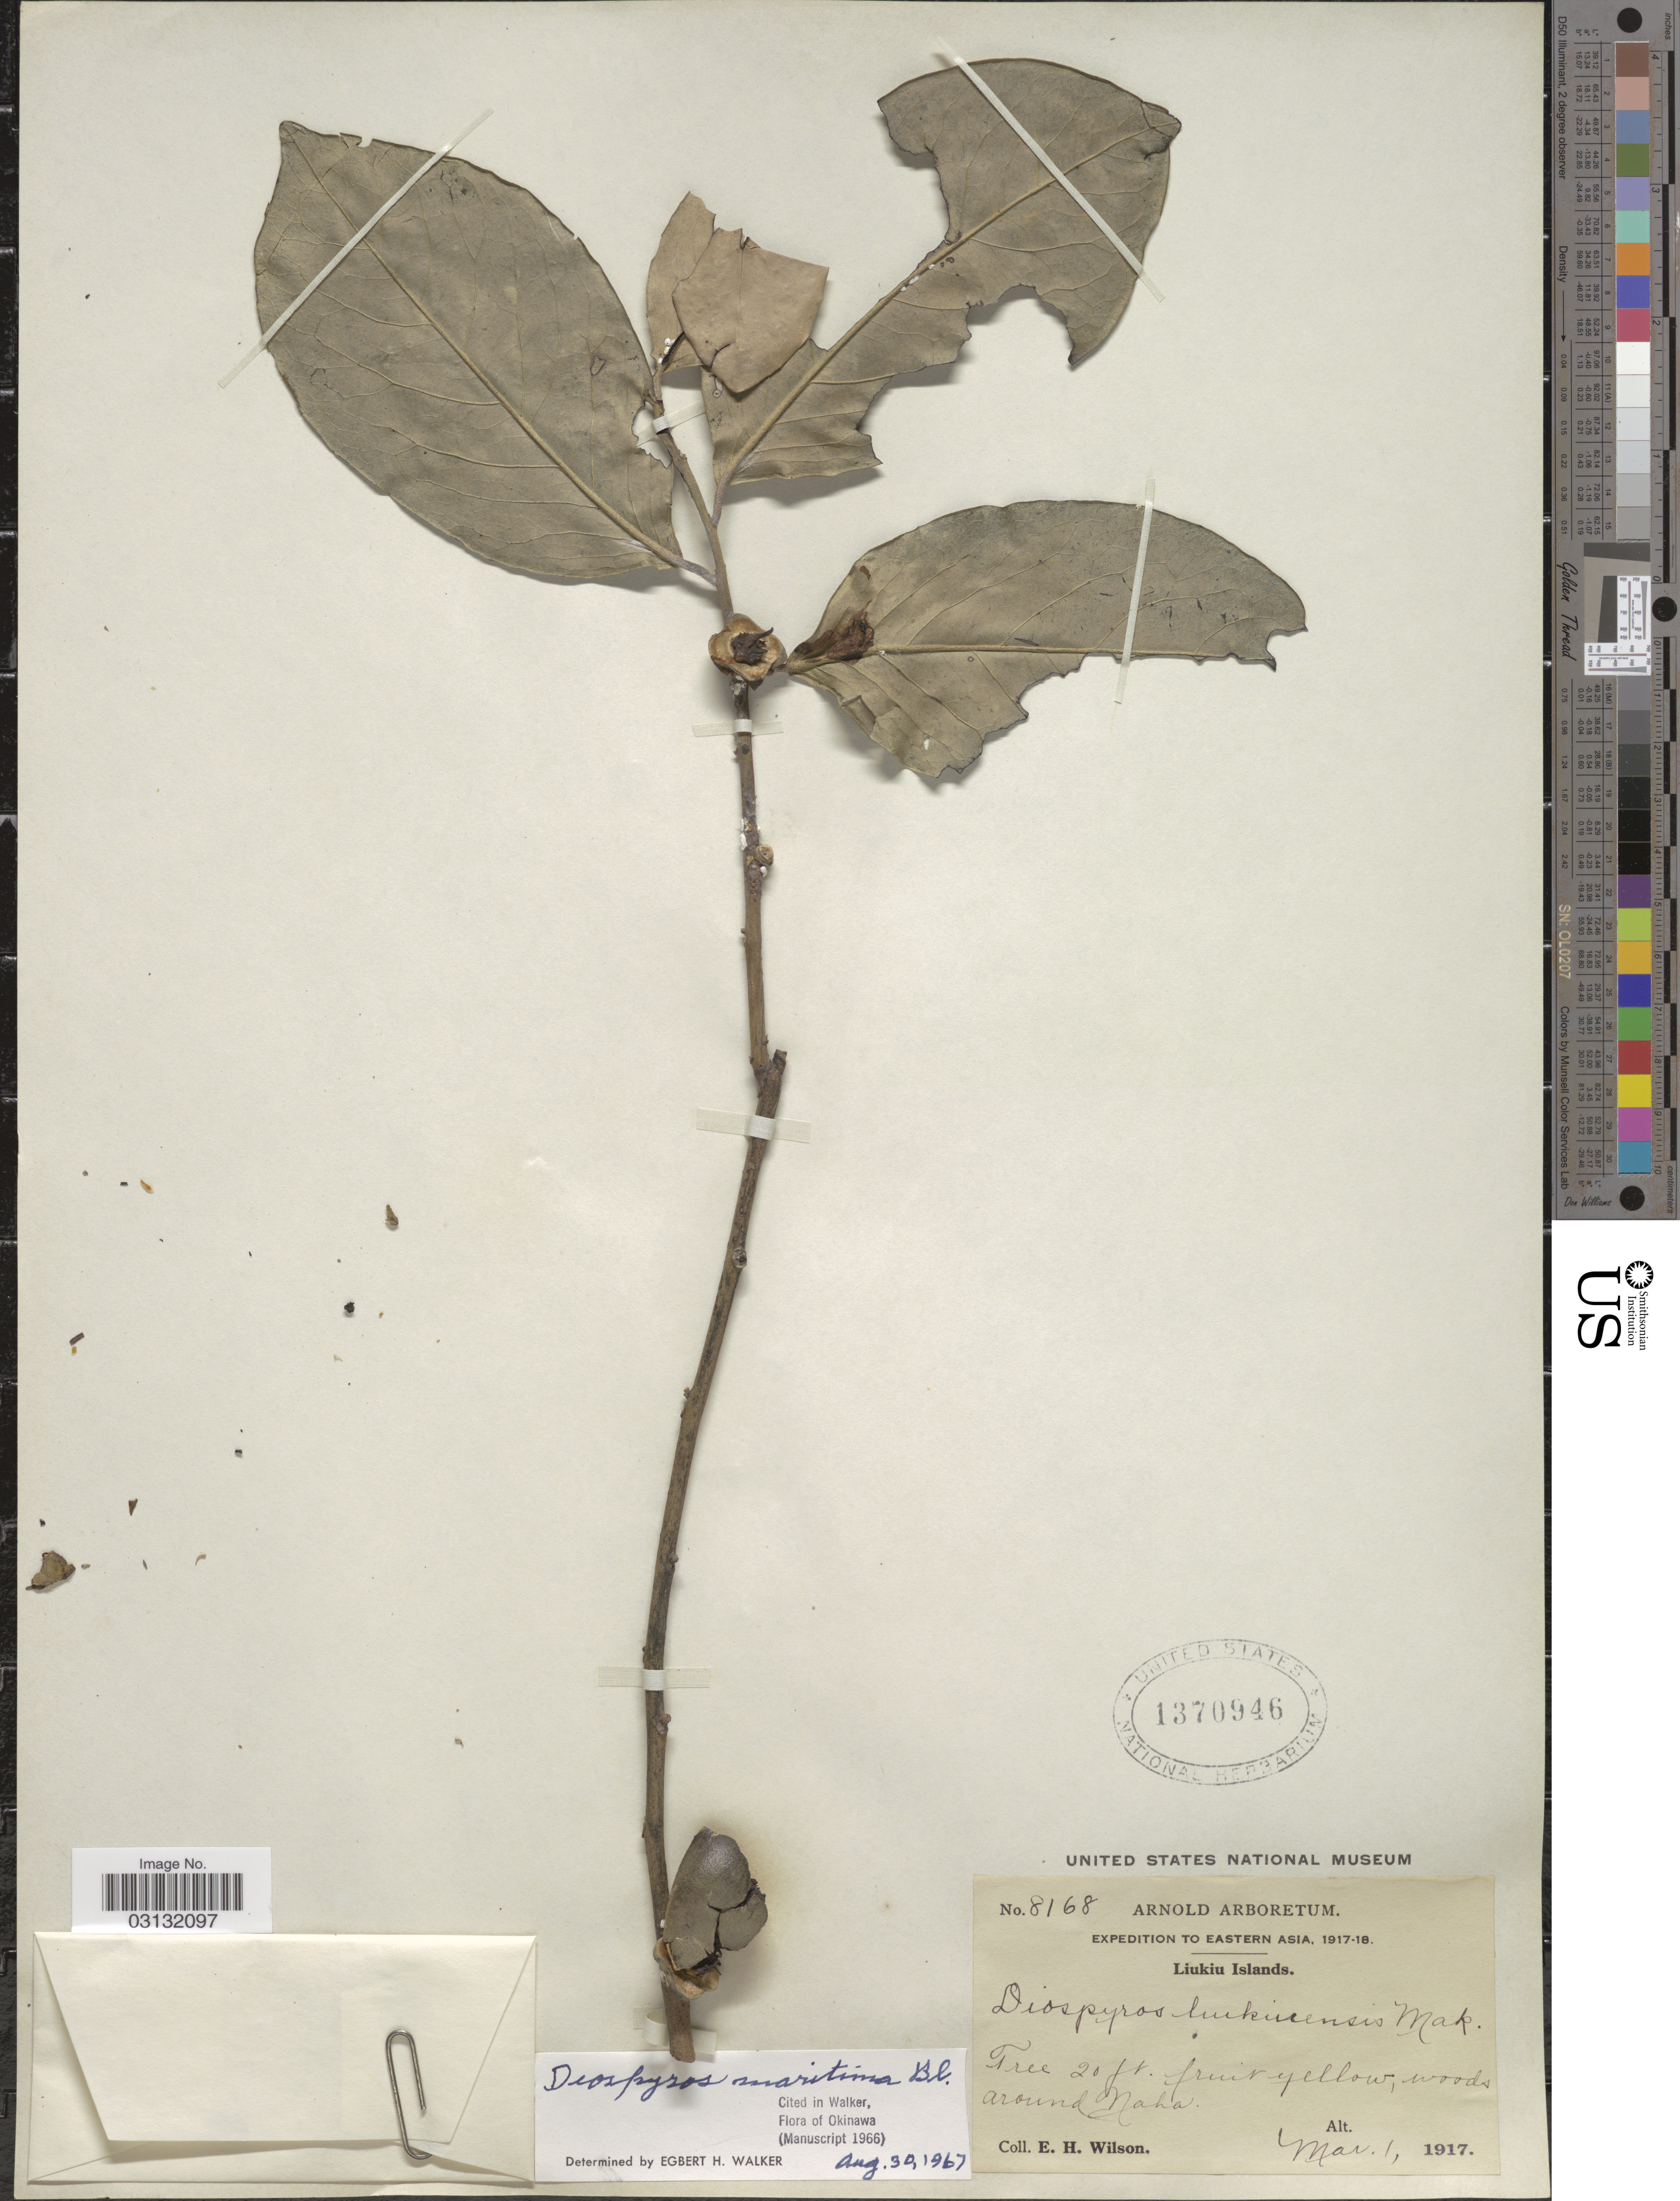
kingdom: Plantae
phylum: Tracheophyta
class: Magnoliopsida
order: Ericales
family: Ebenaceae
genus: Diospyros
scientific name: Diospyros maritima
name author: Blume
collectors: E. Wilson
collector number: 8168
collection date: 1917-03-01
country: Japan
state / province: Okinawa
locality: Eastern Asia, Liukiu Islands, around Naha.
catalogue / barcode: US 1370946